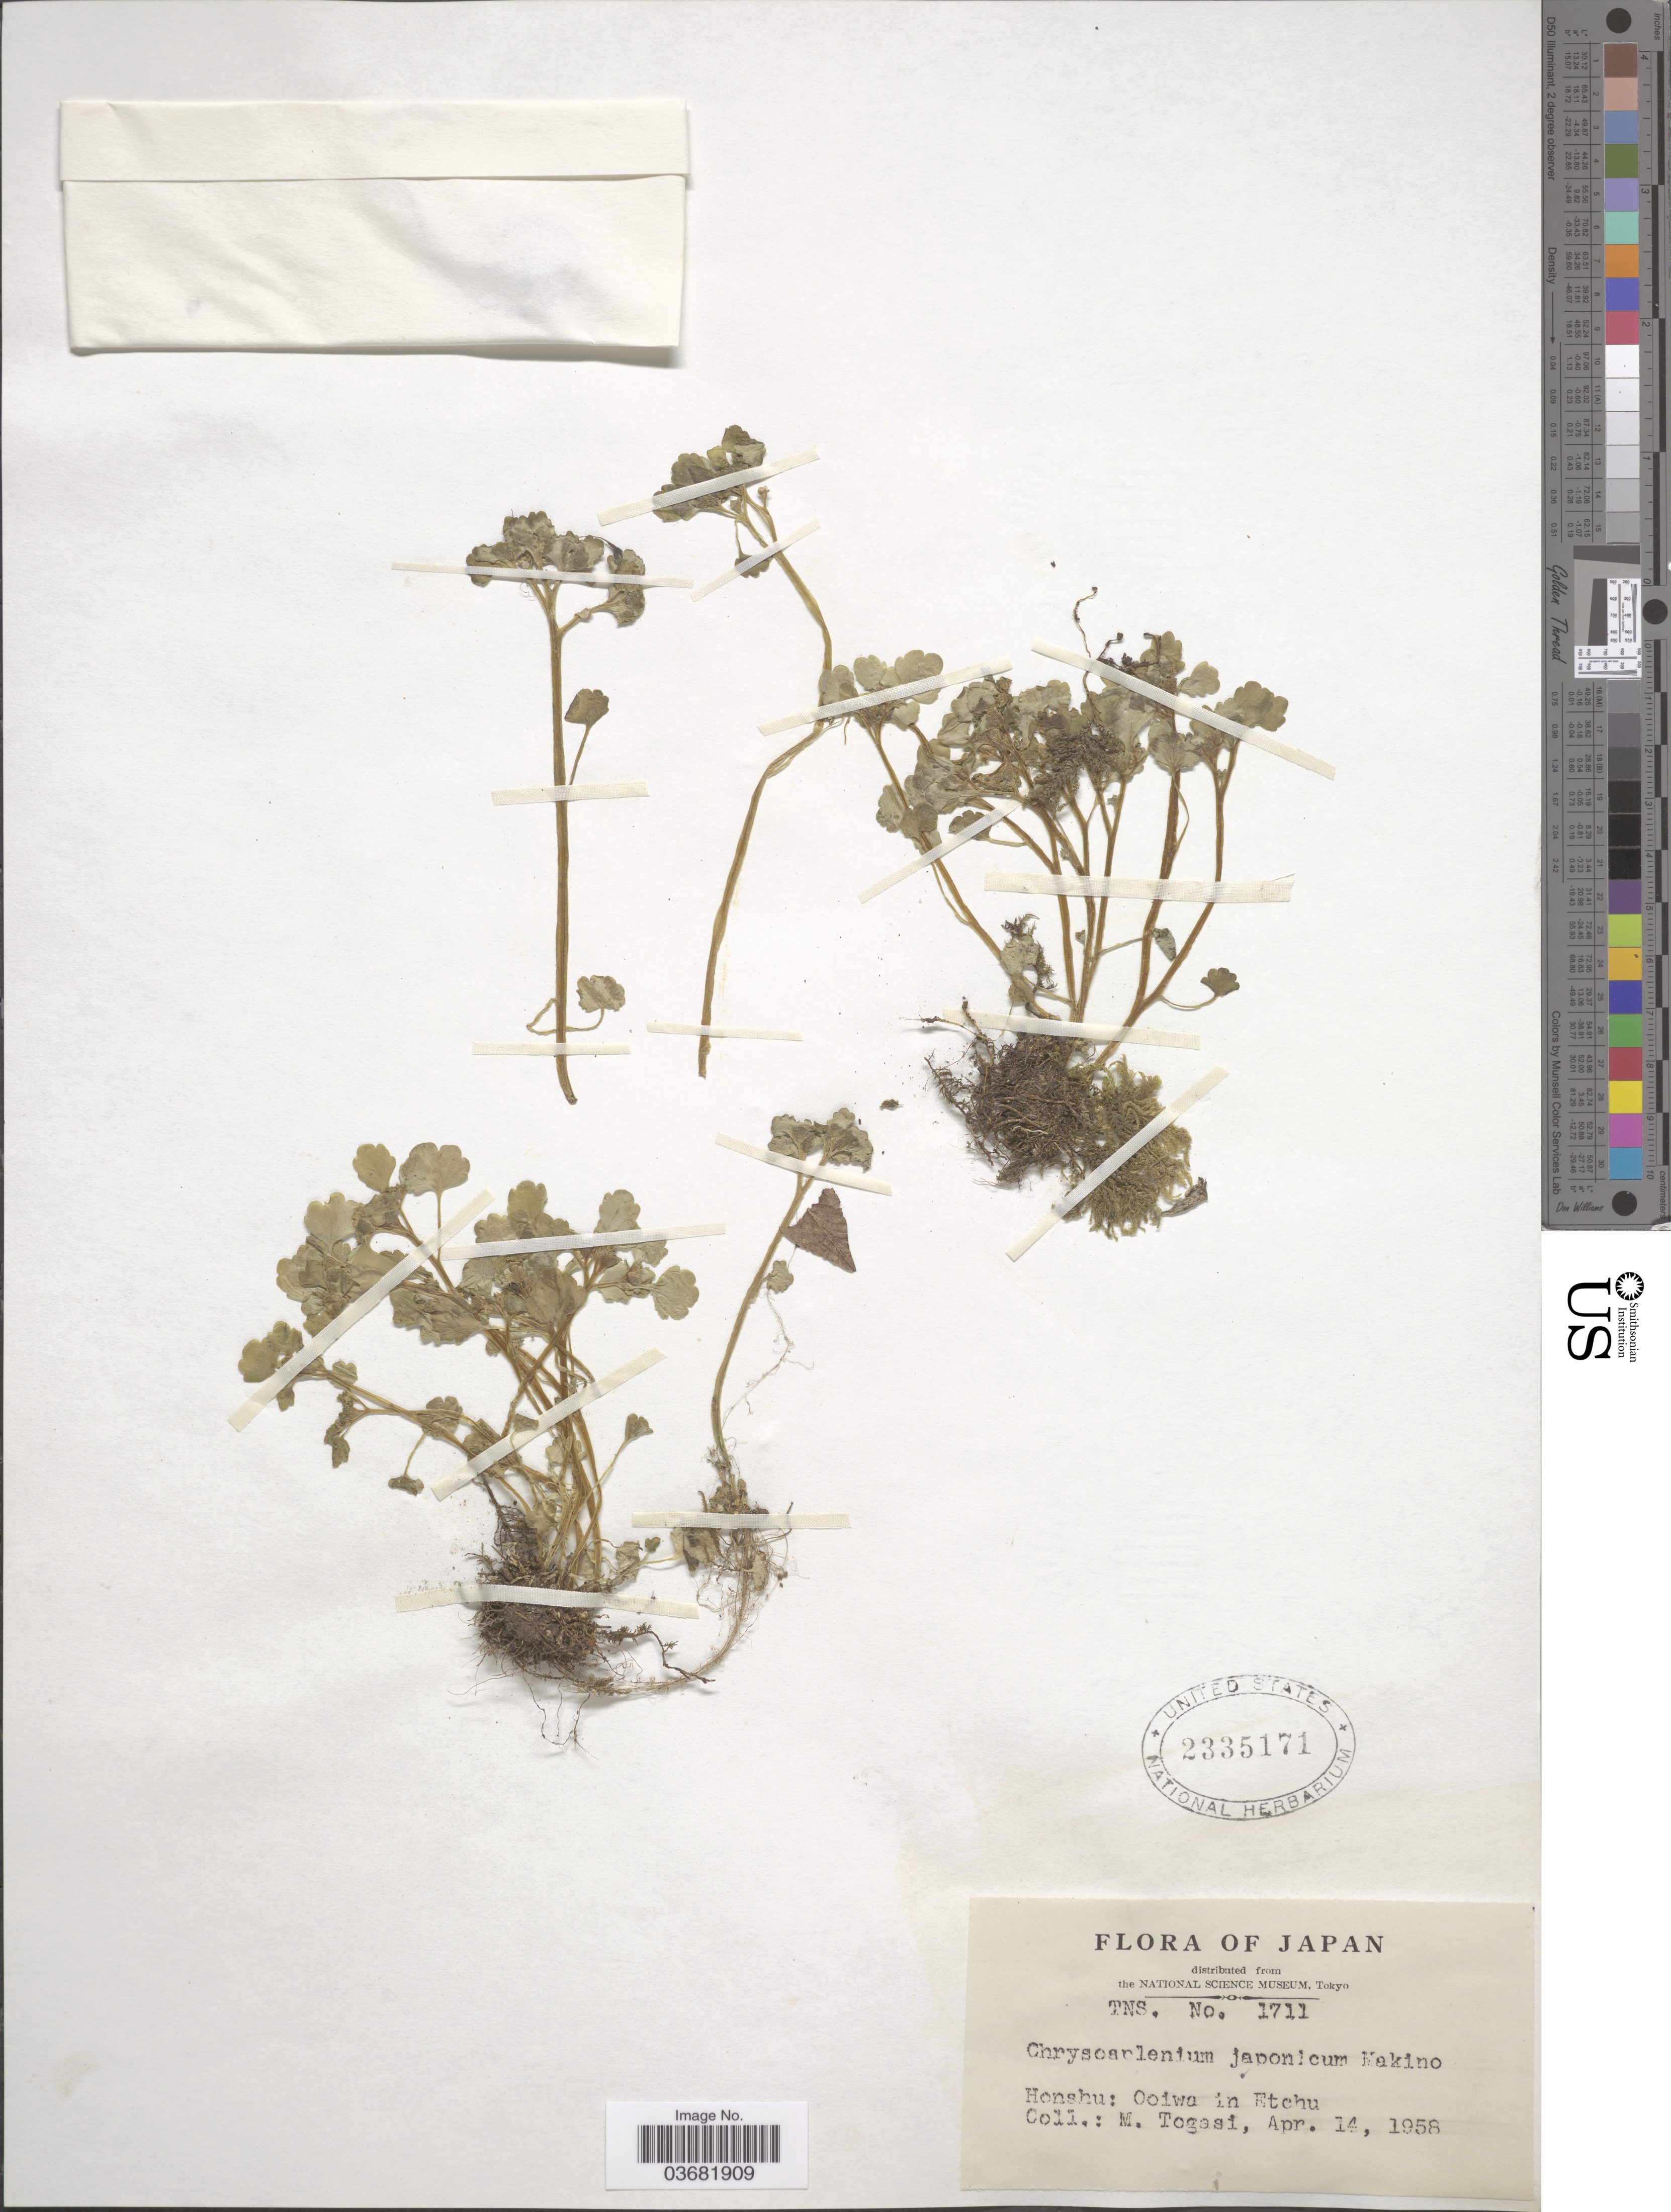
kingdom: Plantae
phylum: Tracheophyta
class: Magnoliopsida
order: Saxifragales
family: Saxifragaceae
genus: Chrysosplenium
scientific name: Chrysosplenium japonicum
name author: (Maxim.) Makino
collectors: M. Togasi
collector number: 1711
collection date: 1958-04-14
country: Japan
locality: Honshu: Ooiwa in Etchu.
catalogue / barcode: US 2335171